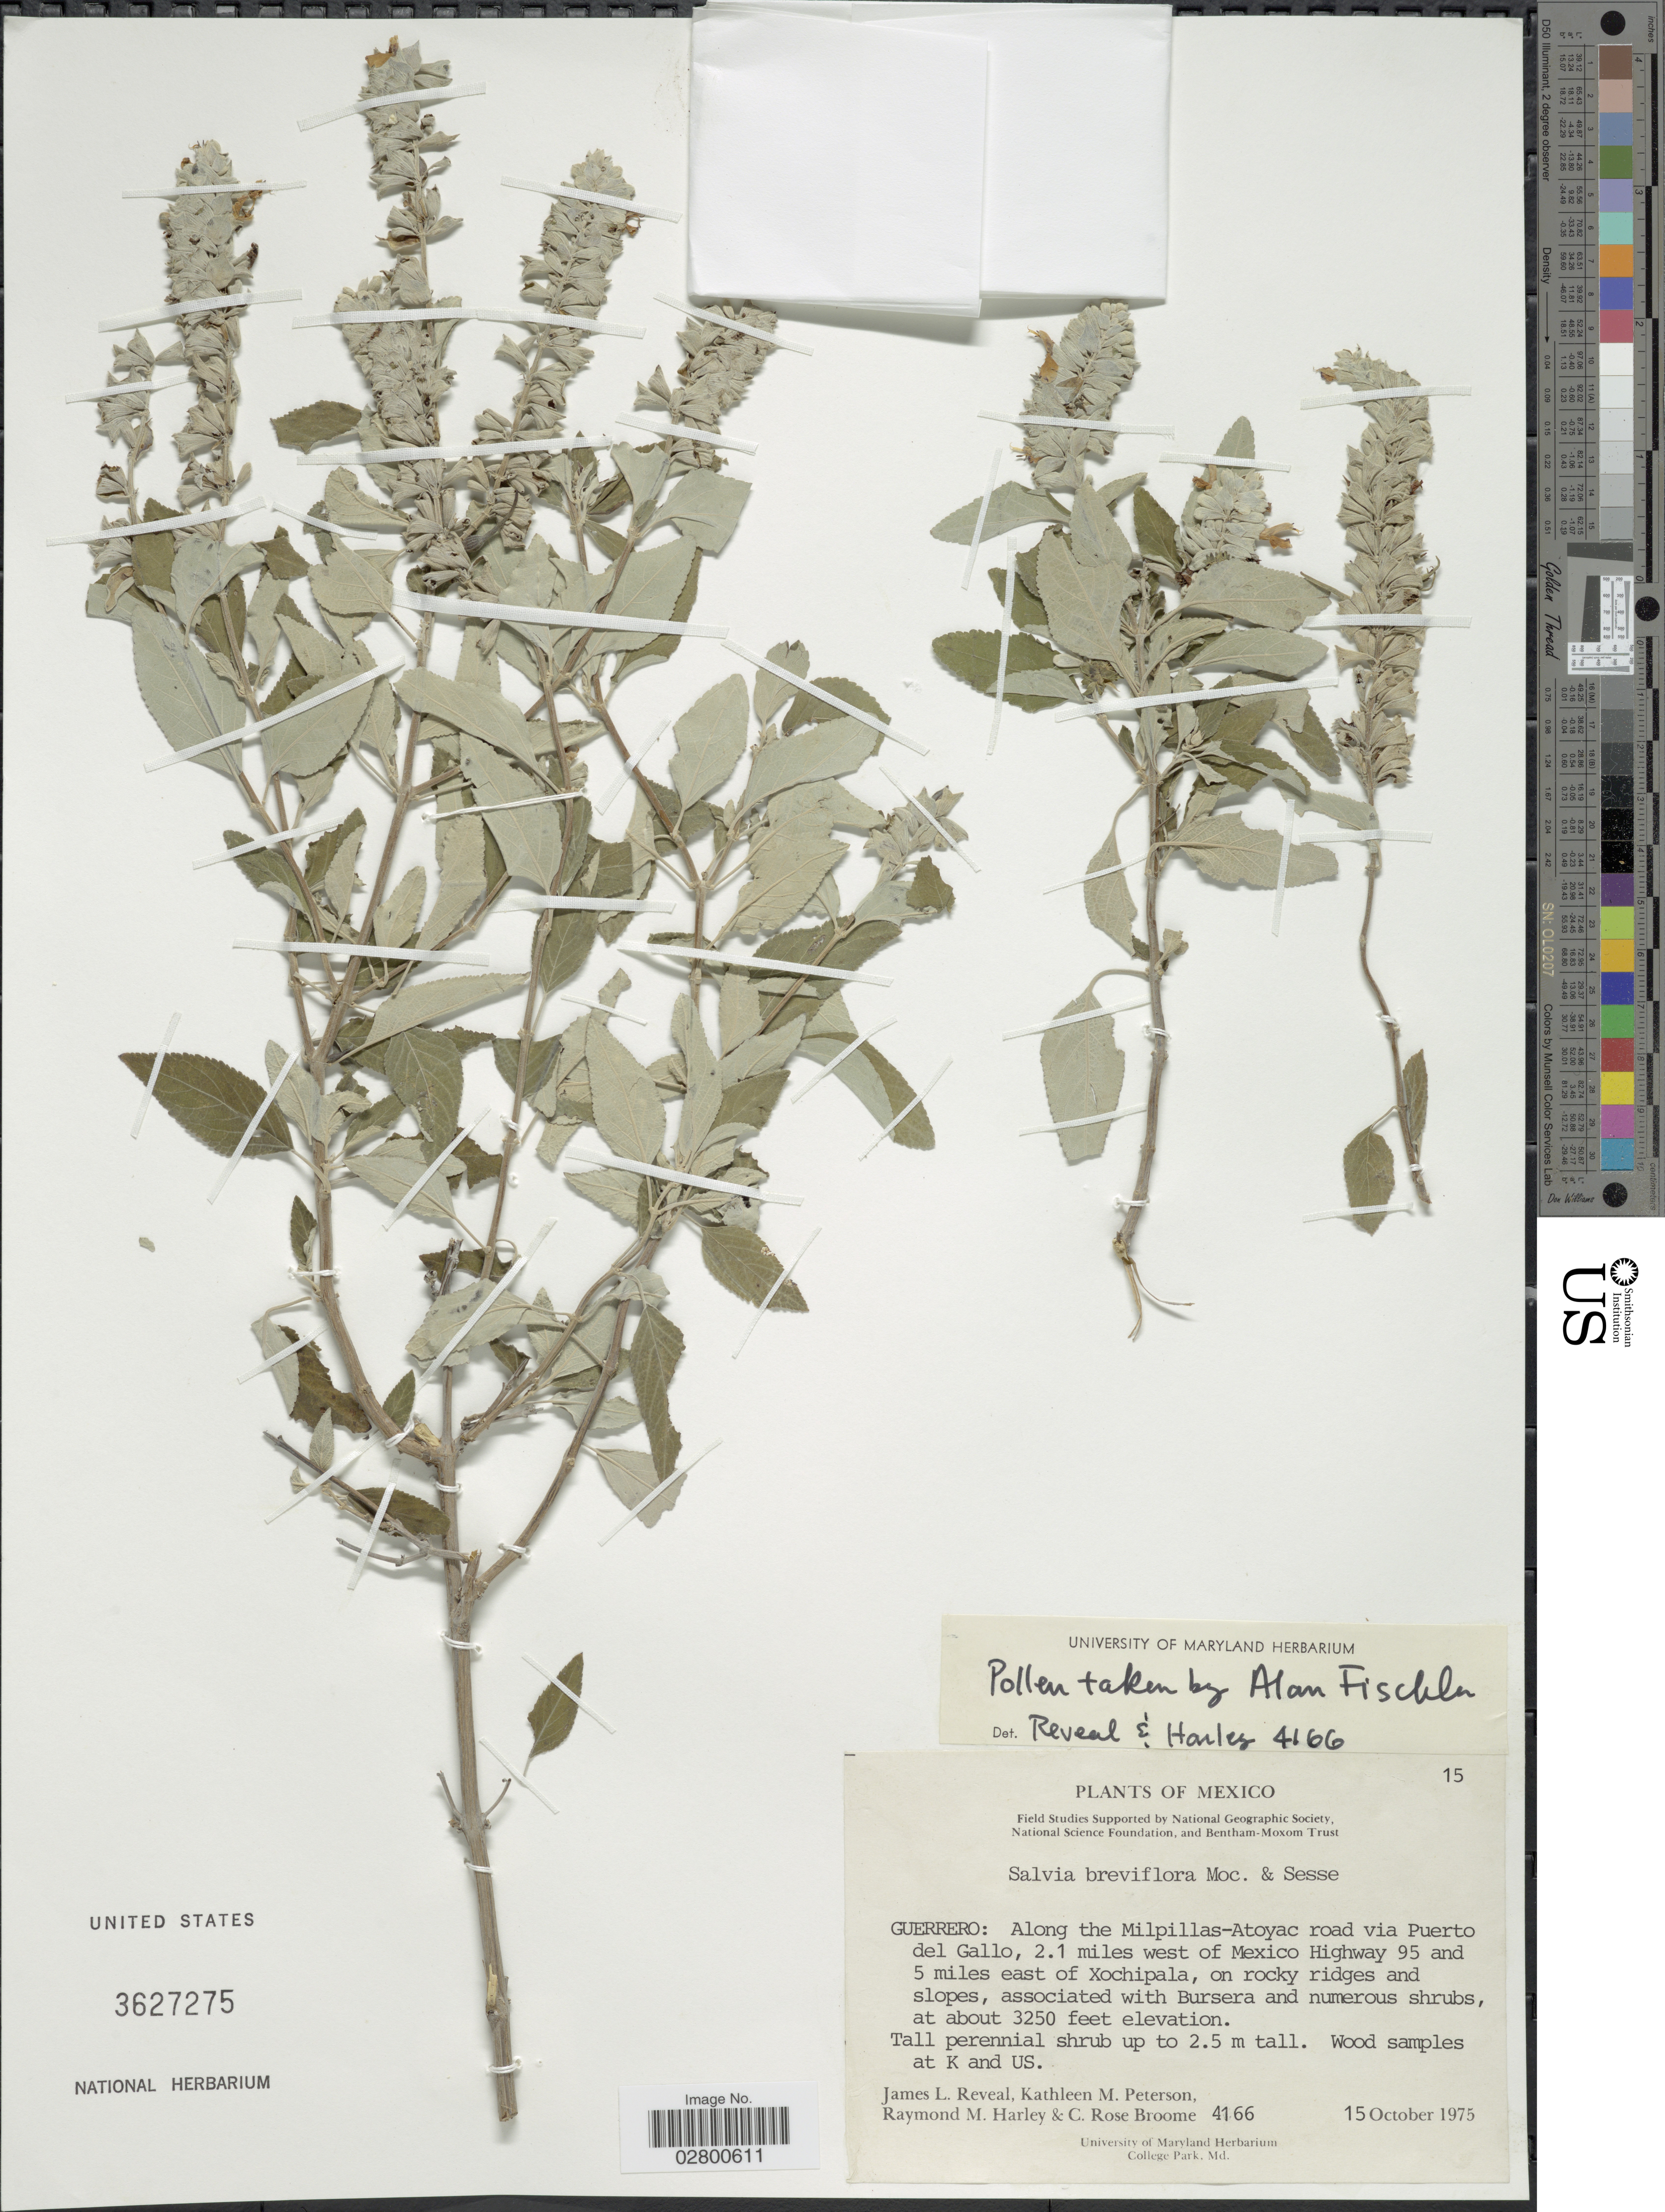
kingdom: Plantae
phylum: Tracheophyta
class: Magnoliopsida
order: Lamiales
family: Lamiaceae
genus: Salvia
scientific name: Salvia breviflora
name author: Moc. & Sessé ex Benth.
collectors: J. L. Reveal, K. Peterson, R. M. Harley & C. R. Broome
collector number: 4166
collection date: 1975-10-15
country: Mexico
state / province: Guerrero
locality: Along the Milpillas-Atoyac road via Puerto del Gallo, 2.1 miles west of Mexico Highway 95 and 5 miles east of Xochipala, on rocky ridges and slopes.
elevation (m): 991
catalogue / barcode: US 3627275